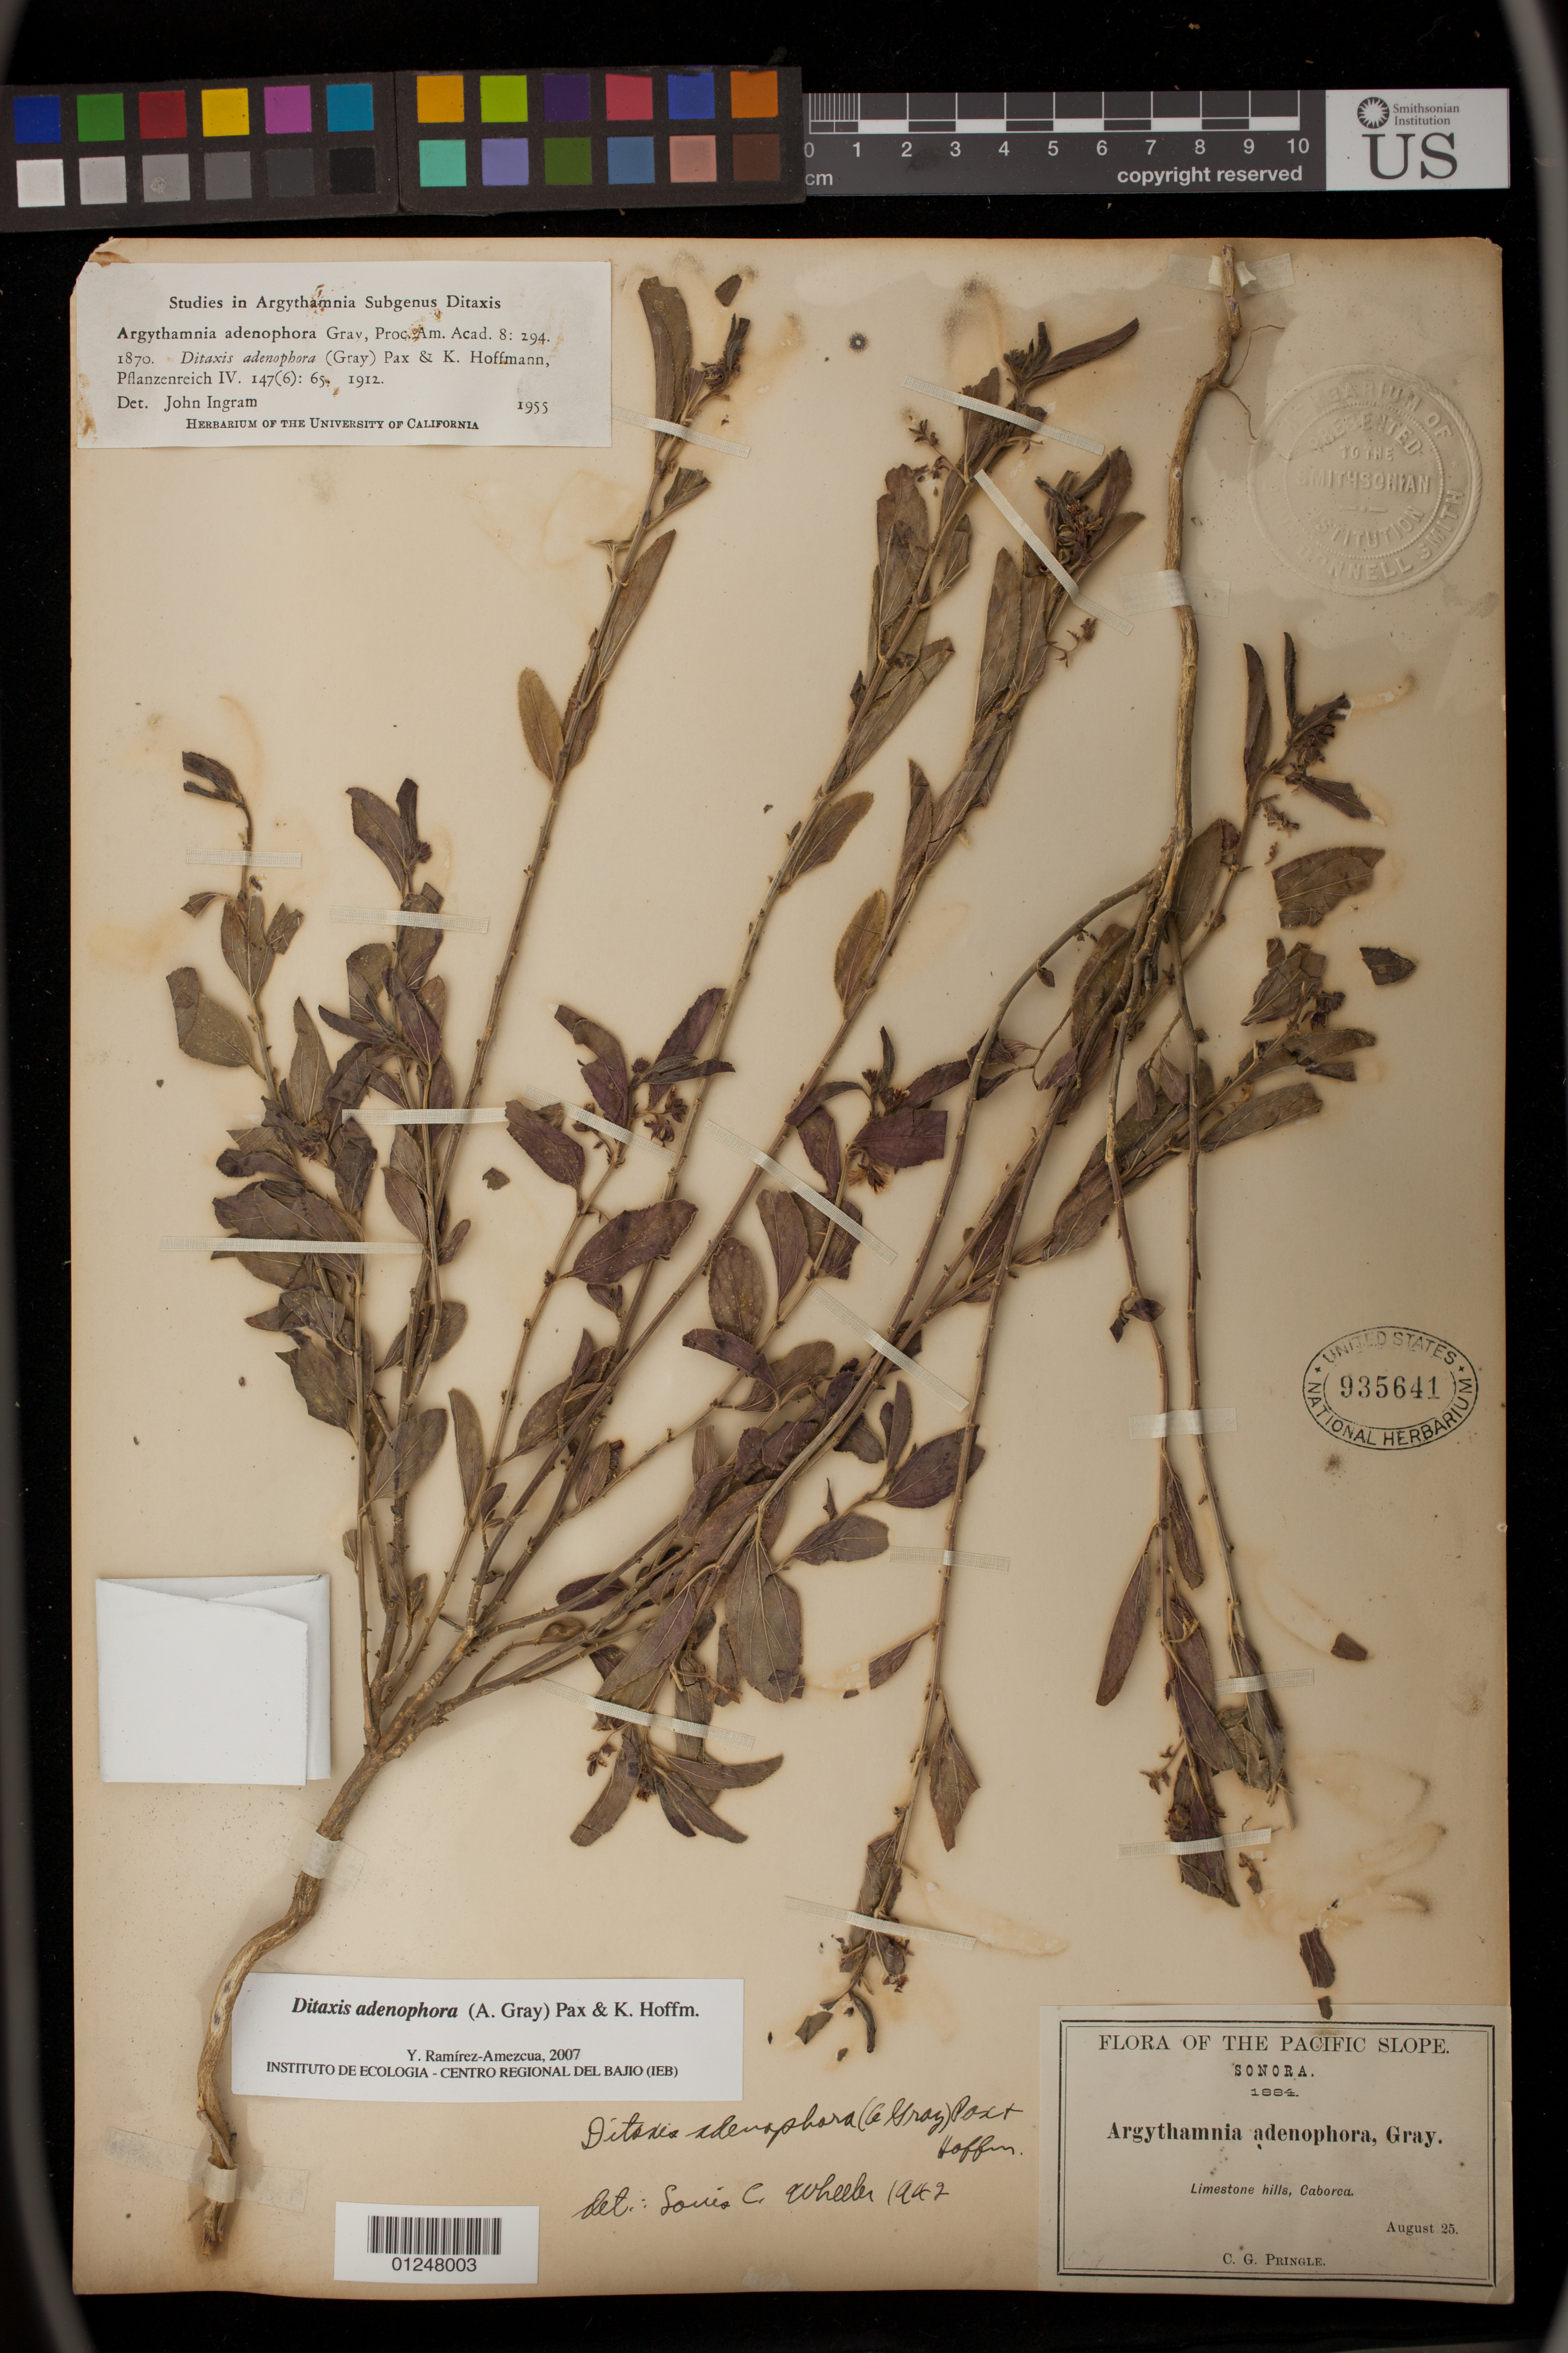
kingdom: Plantae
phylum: Tracheophyta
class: Magnoliopsida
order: Malpighiales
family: Euphorbiaceae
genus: Argythamnia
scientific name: Argythamnia adenophora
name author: A. Gray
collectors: C. G. Pringle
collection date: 1884-08-25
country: Mexico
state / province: Sonora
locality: Limestone hills, Caborca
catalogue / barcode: US 935641